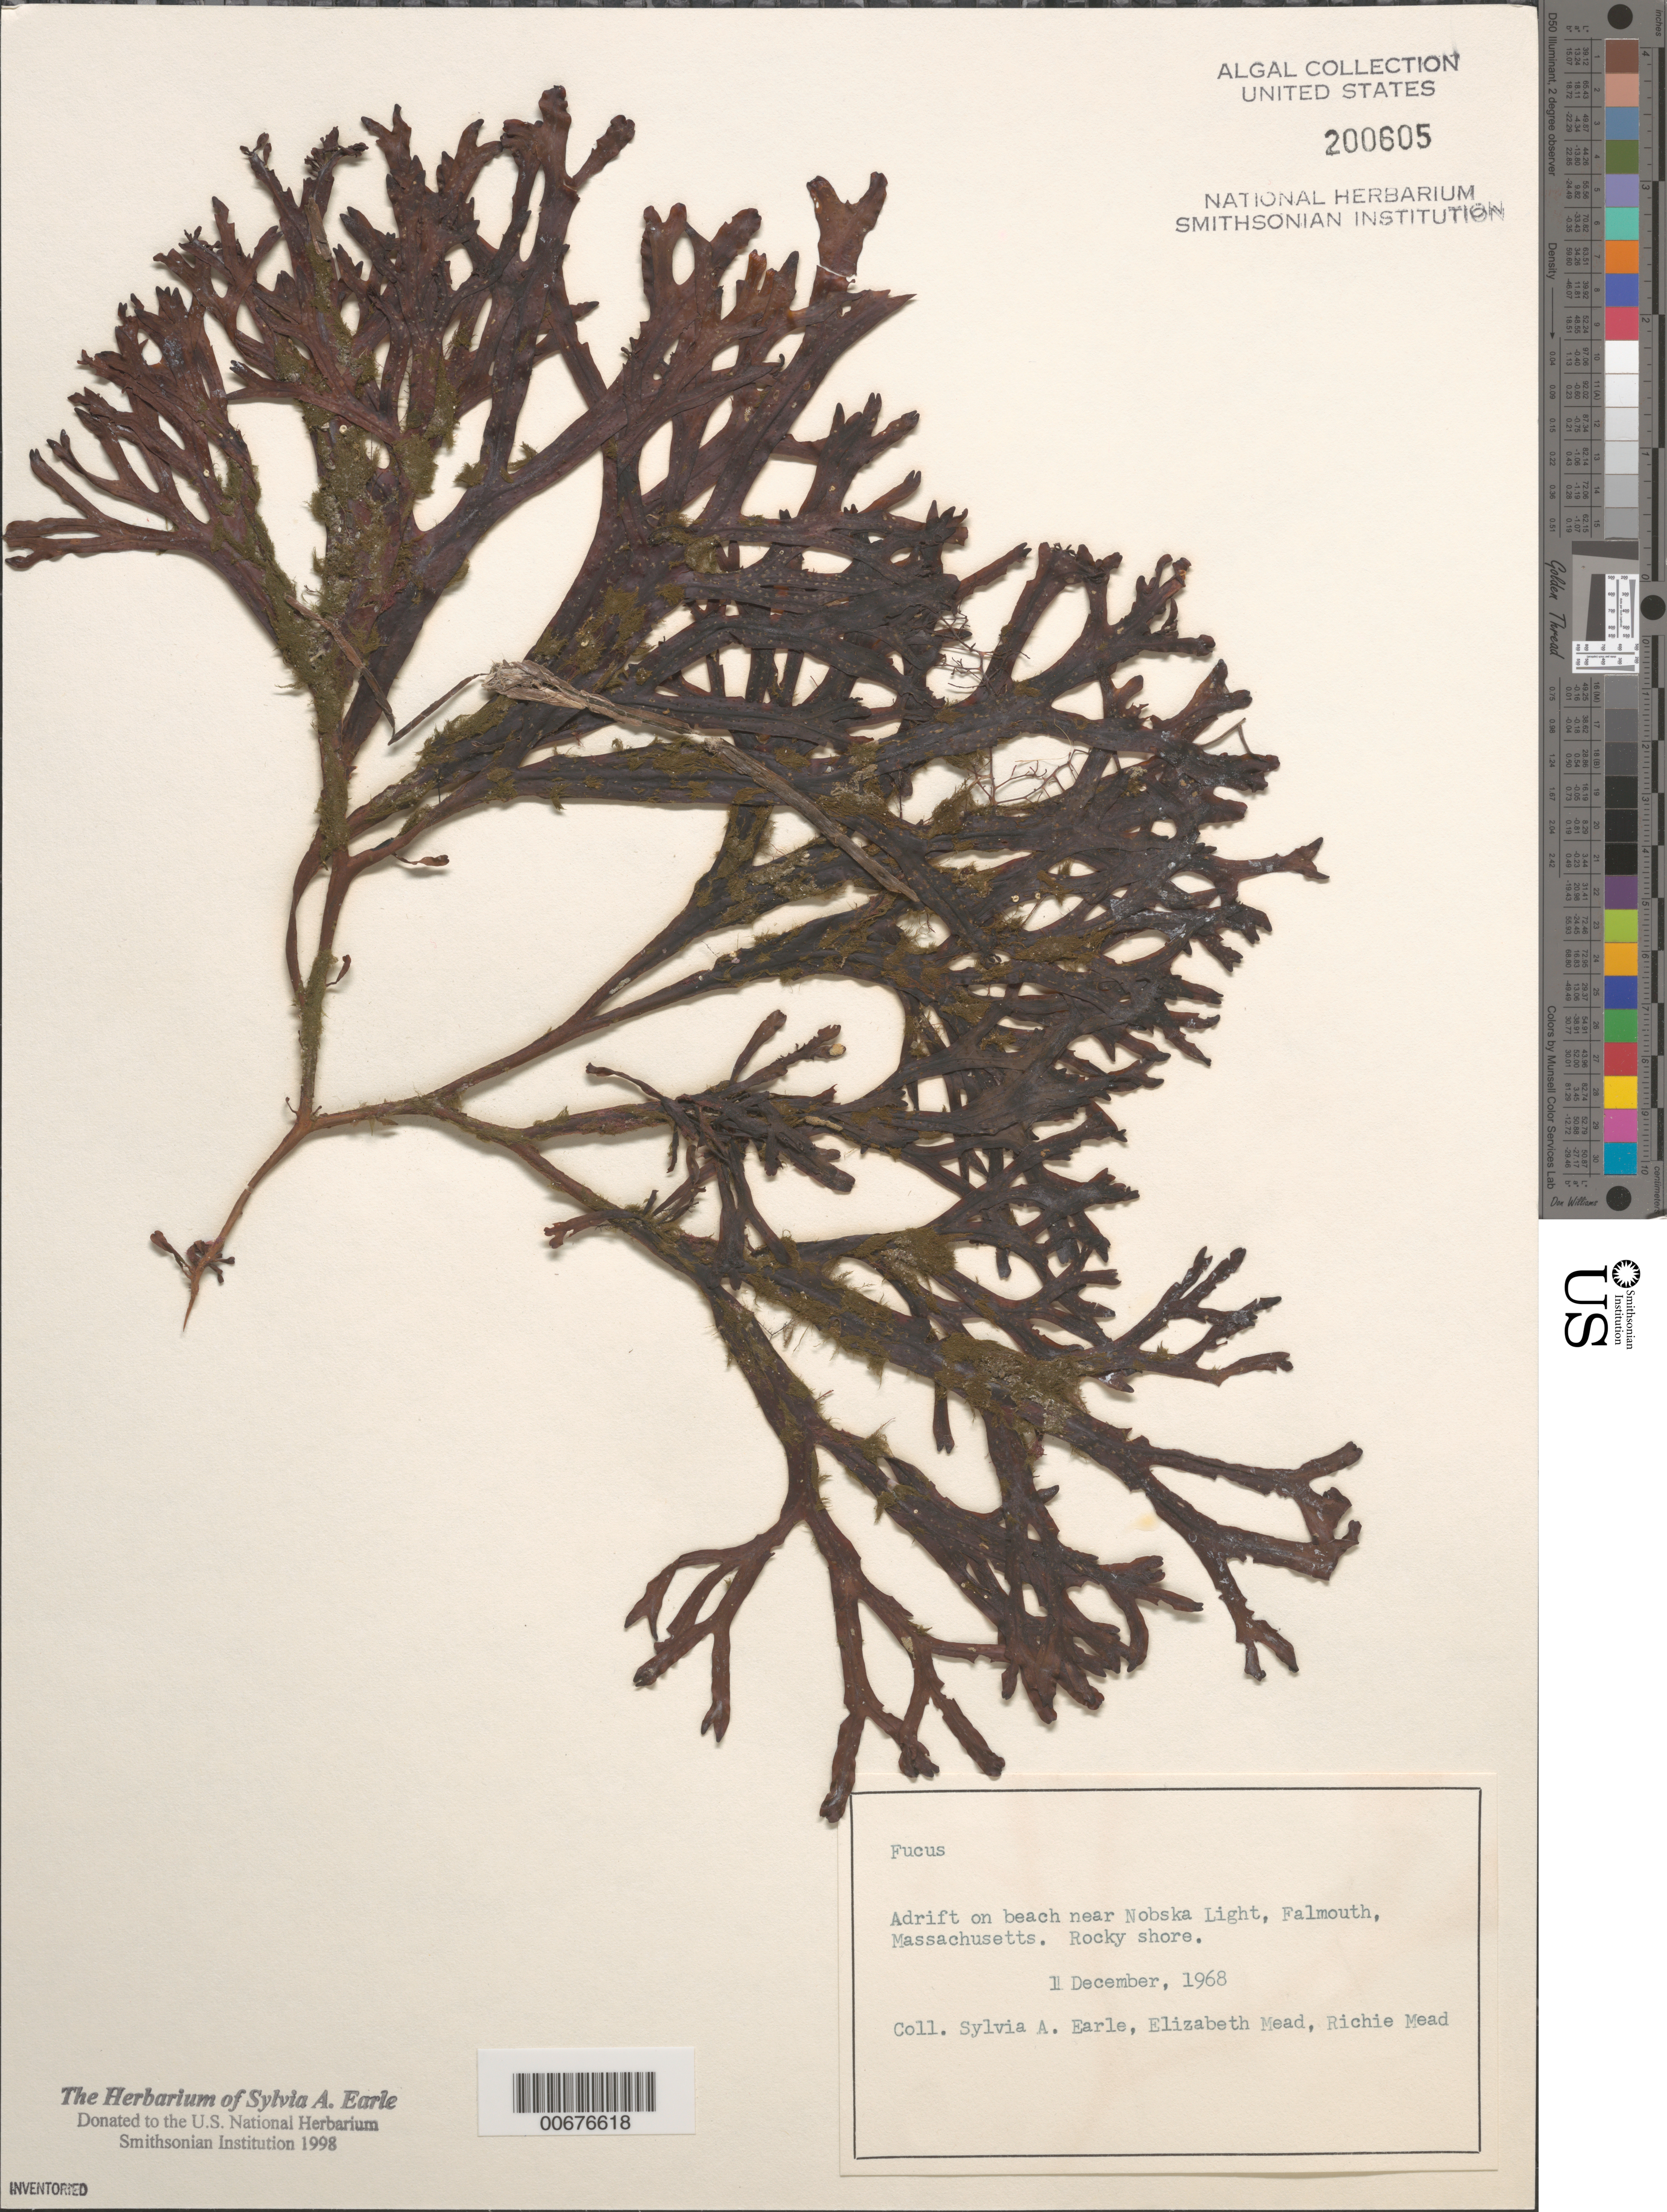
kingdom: Chromista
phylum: Ochrophyta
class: Phaeophyceae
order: Fucales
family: Fucaceae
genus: Fucus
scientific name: Fucus sp.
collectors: S. A. Earle, E. Mead & R. Mead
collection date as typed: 01 Dec 1968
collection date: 1968-12-01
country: United States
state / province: Massachusetts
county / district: Barnstable County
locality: Falmouth, near Nobska Light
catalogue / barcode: US 200605